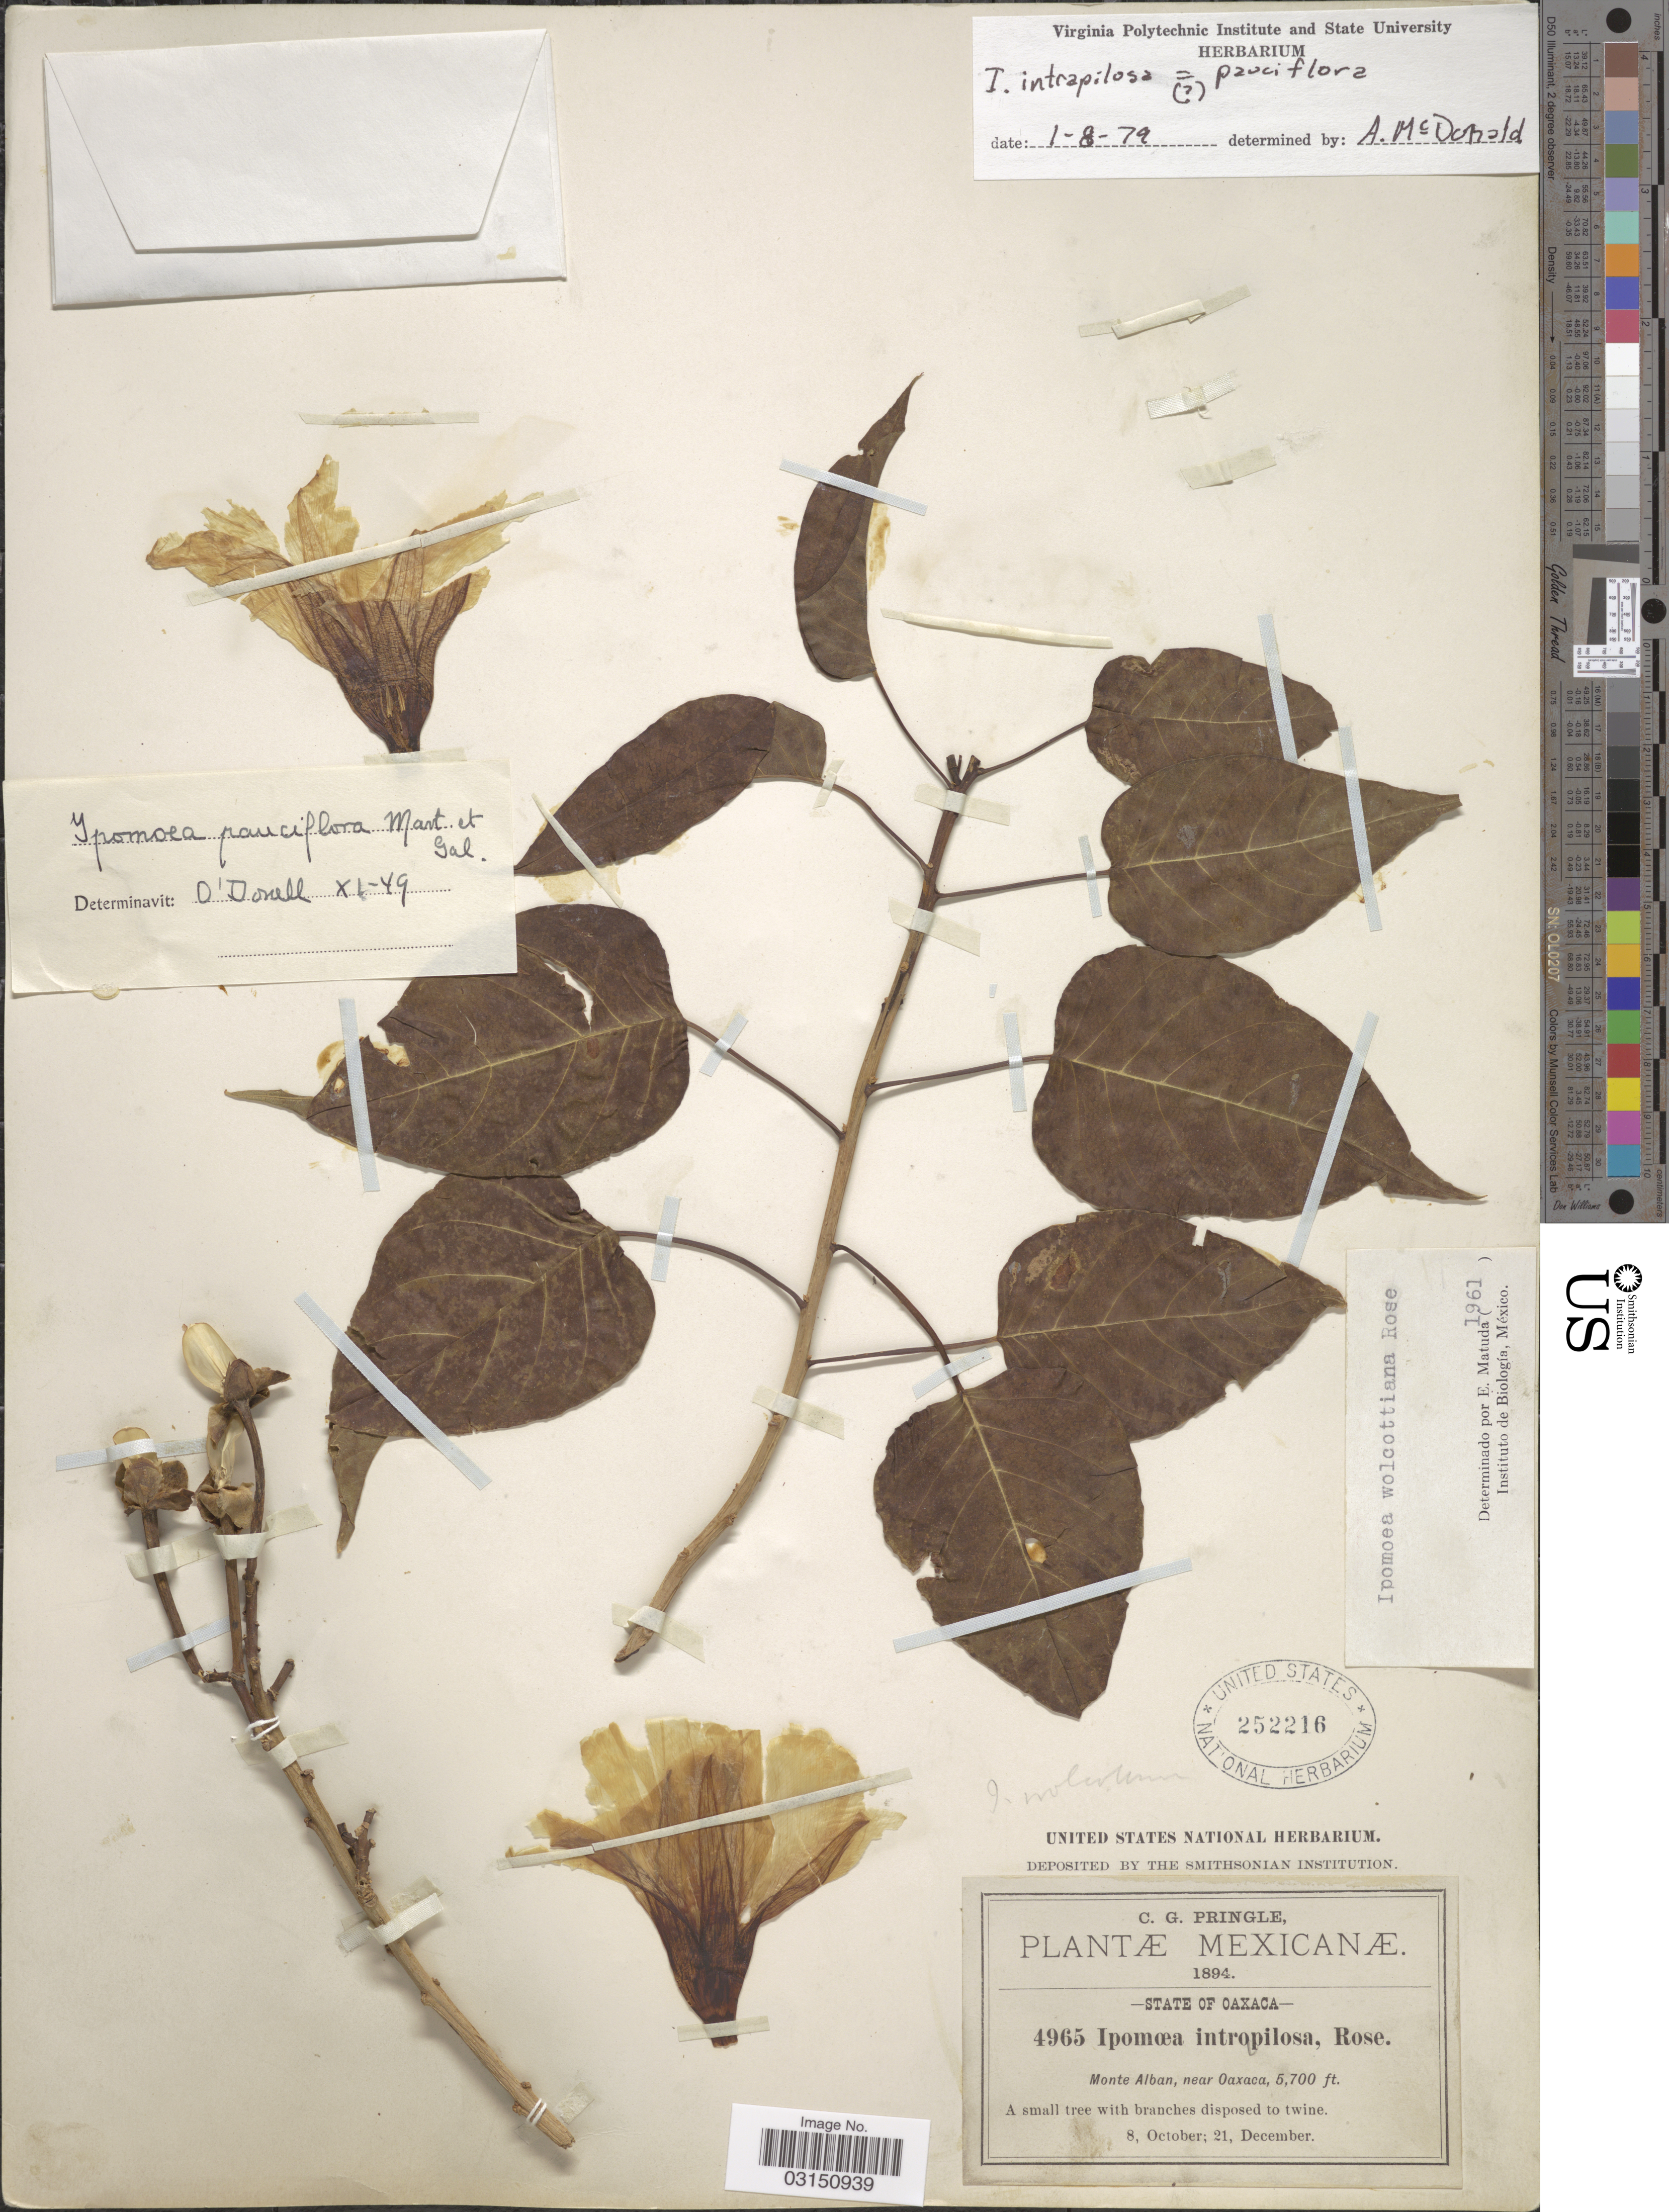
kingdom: Plantae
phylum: Tracheophyta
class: Magnoliopsida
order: Solanales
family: Convolvulaceae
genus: Ipomoea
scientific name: Ipomoea pauciflora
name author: M. Martens & Galeotti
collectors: C. G. Pringle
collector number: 4965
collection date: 1894-10-08/1894-12-21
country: Mexico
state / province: Oaxaca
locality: Monte Alban, near Oaxaca.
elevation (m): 1737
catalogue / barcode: US 252216